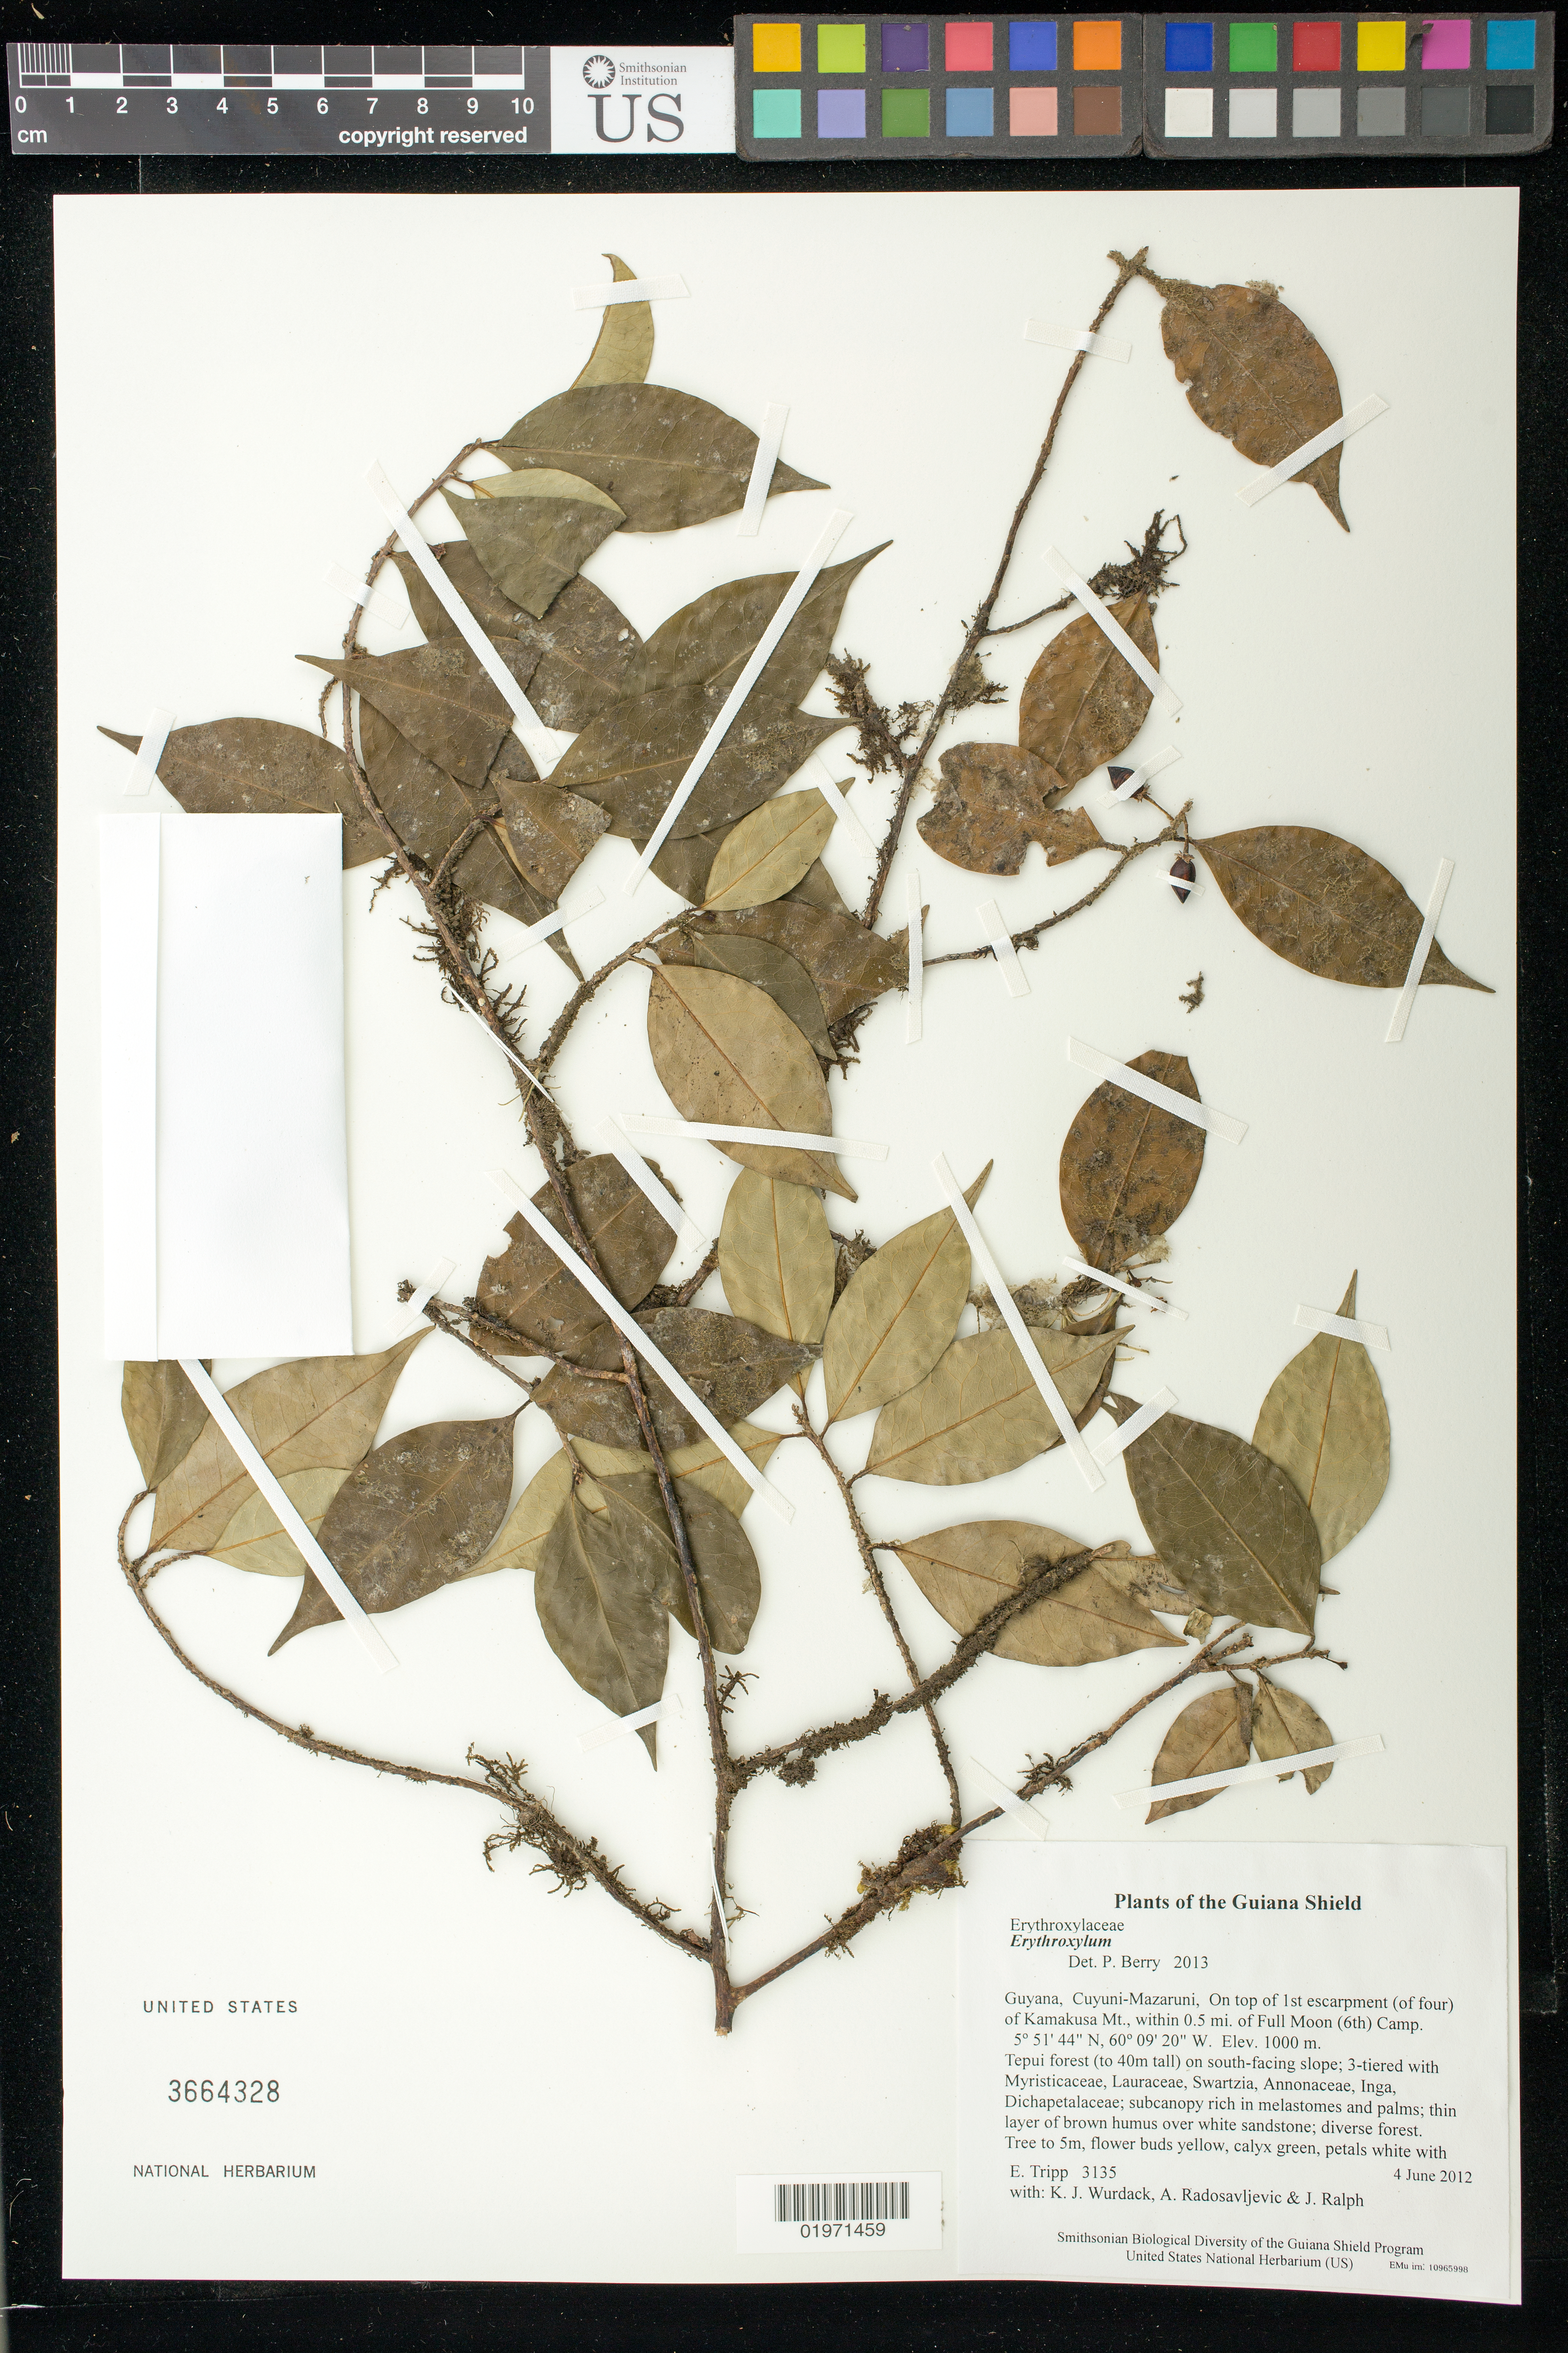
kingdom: Plantae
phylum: Tracheophyta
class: Magnoliopsida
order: Malpighiales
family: Erythroxylaceae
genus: Erythroxylum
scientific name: Erythroxylum sp.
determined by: Berry, P.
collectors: E. Tripp, K. Wurdack, A. Radosavljevic & J. Ralph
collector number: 3135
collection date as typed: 4 June 2012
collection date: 2012-06-04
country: Guyana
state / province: Cuyuni-Mazaruni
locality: On top of 1st escarpment (of four) of Kamakusa Mt., within 0.5 mi. of Full Moon (6th) Camp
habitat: Tepui forest (to 40m tall) on south-facing slope; 3-tiered with Myristicaceae, Lauraceae, Swartzia, Annonaceae, Inga, Dichapetalaceae; subcanopy rich in melastomes and palms; thin layer of brown humus over white sandstone; diverse forest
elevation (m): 1000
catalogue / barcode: US 3664328